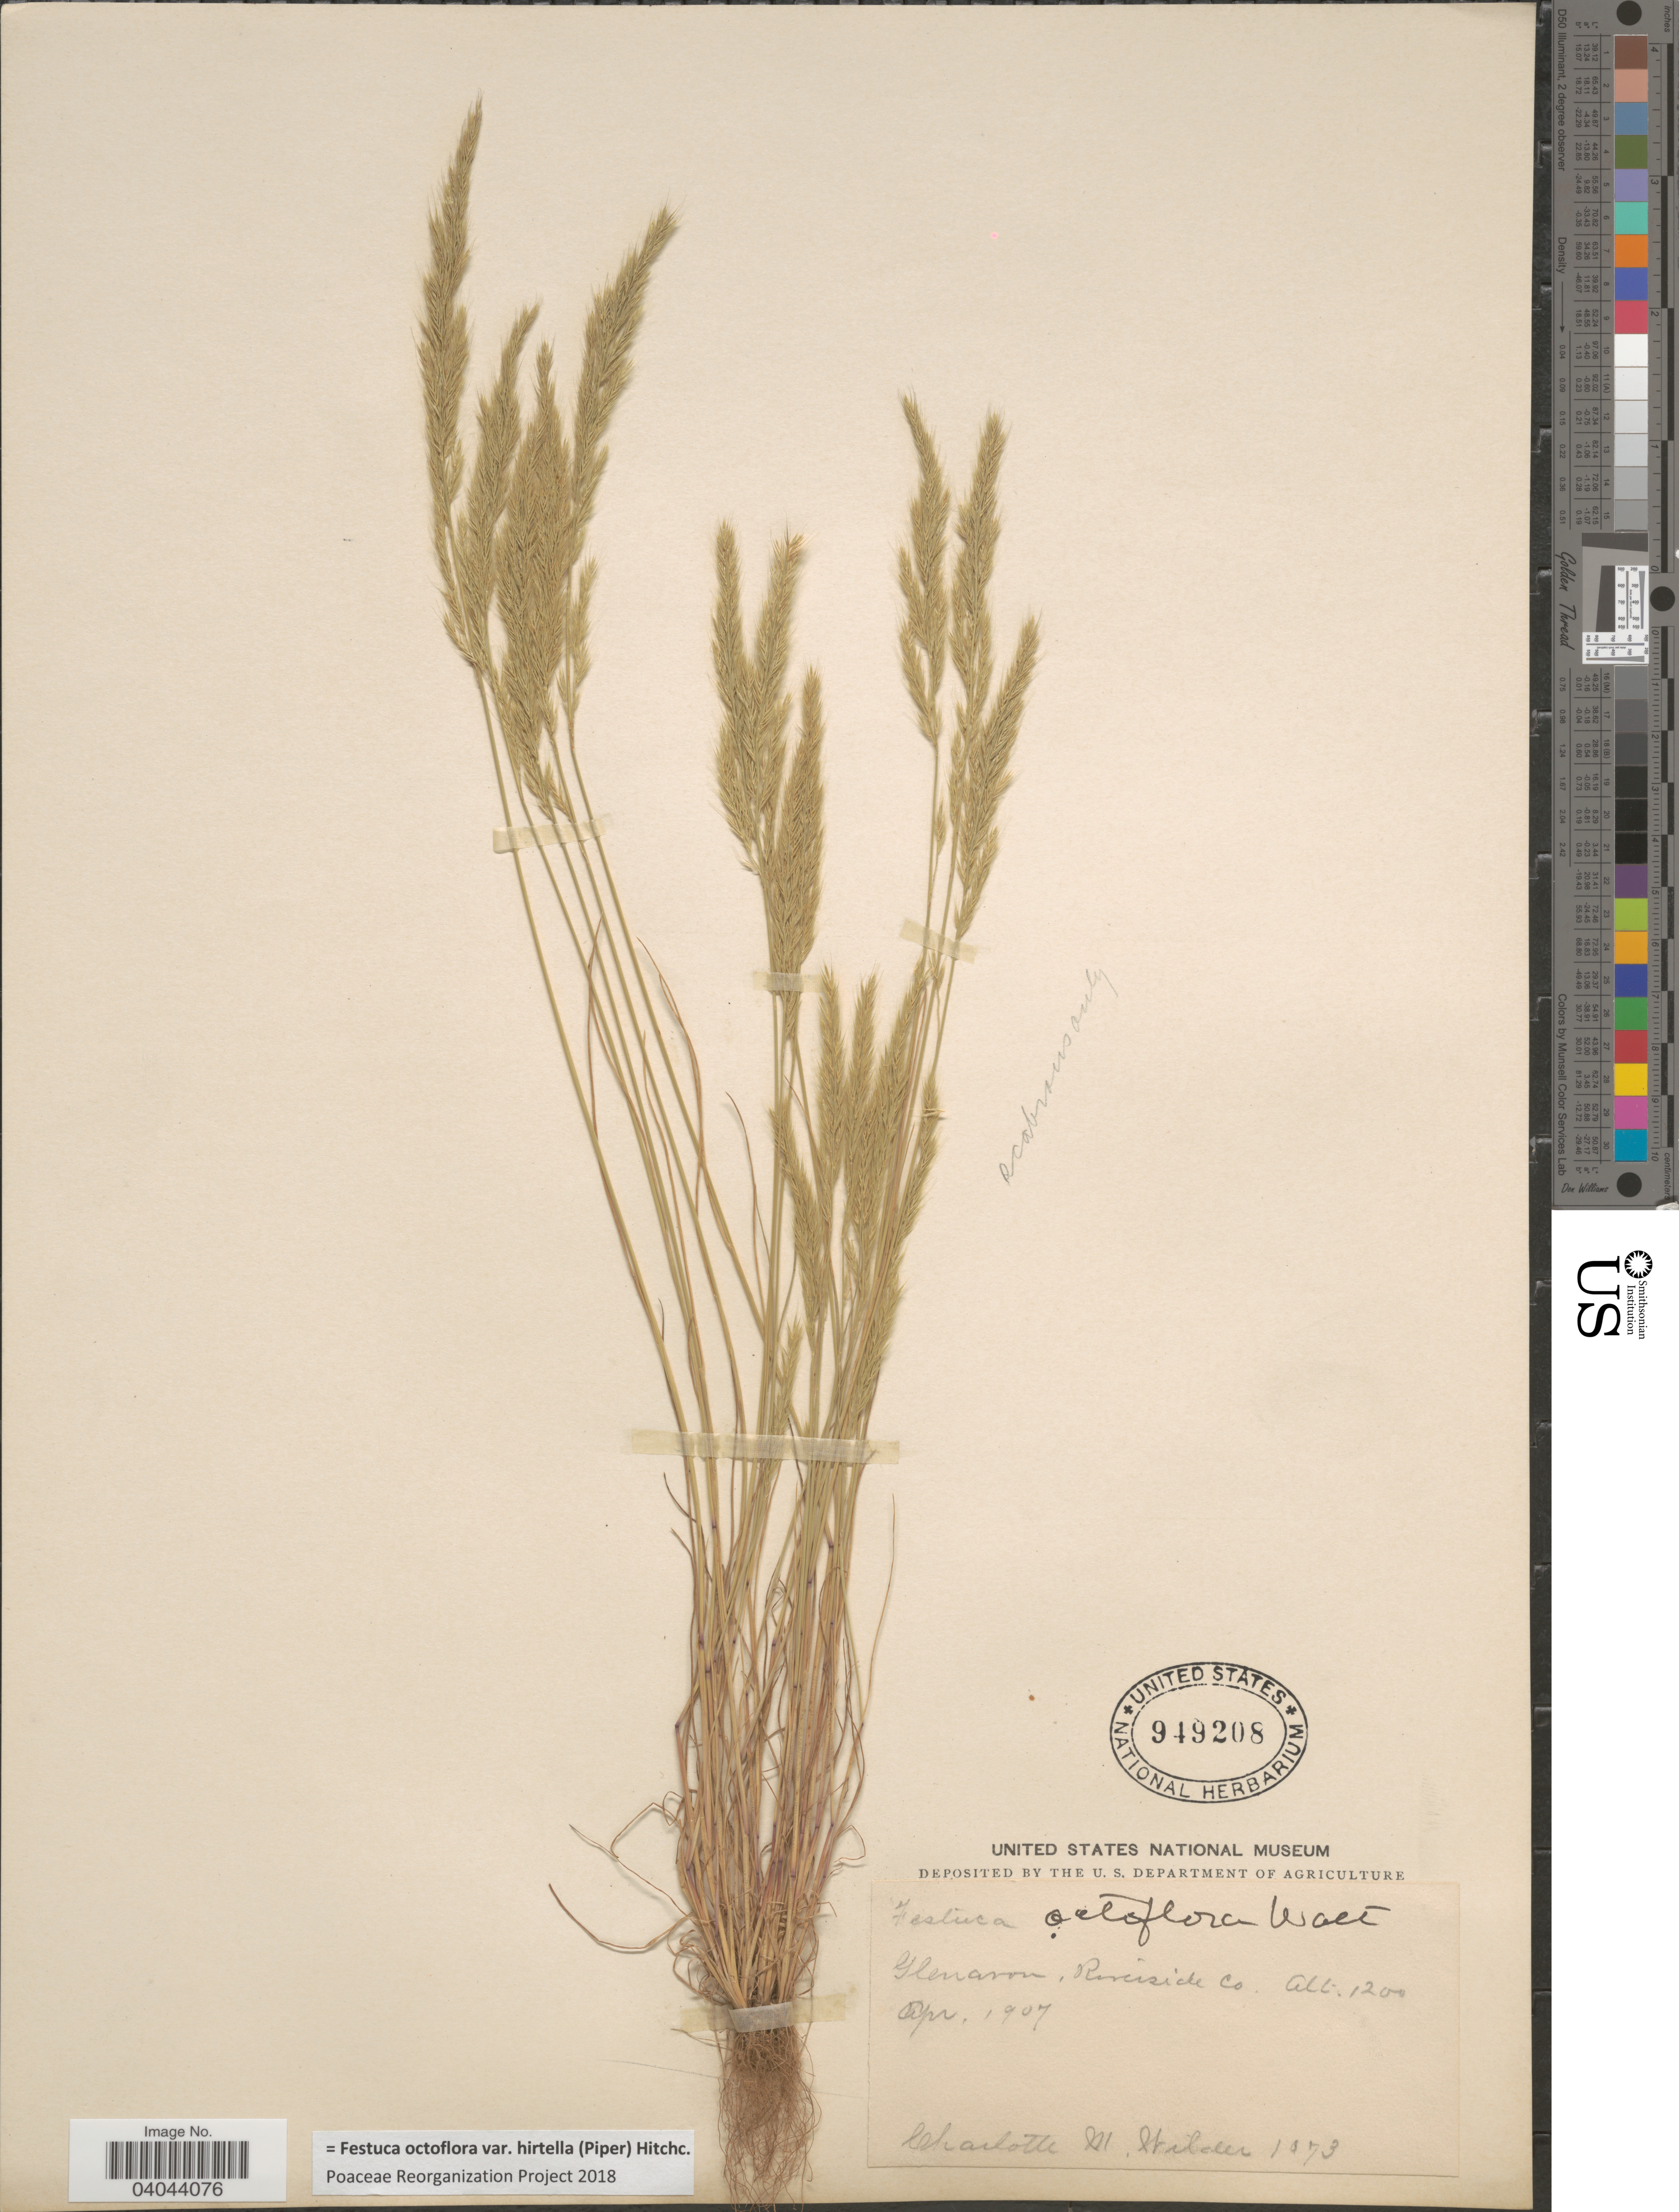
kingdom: Plantae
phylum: Tracheophyta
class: Liliopsida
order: Poales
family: Poaceae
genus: Festuca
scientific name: Festuca octoflora var. hirtella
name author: Piper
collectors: C. Wilder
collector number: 1073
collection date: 1907-04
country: United States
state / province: California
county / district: Riverside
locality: Glenarm, Riverside Co.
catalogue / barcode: US 949208